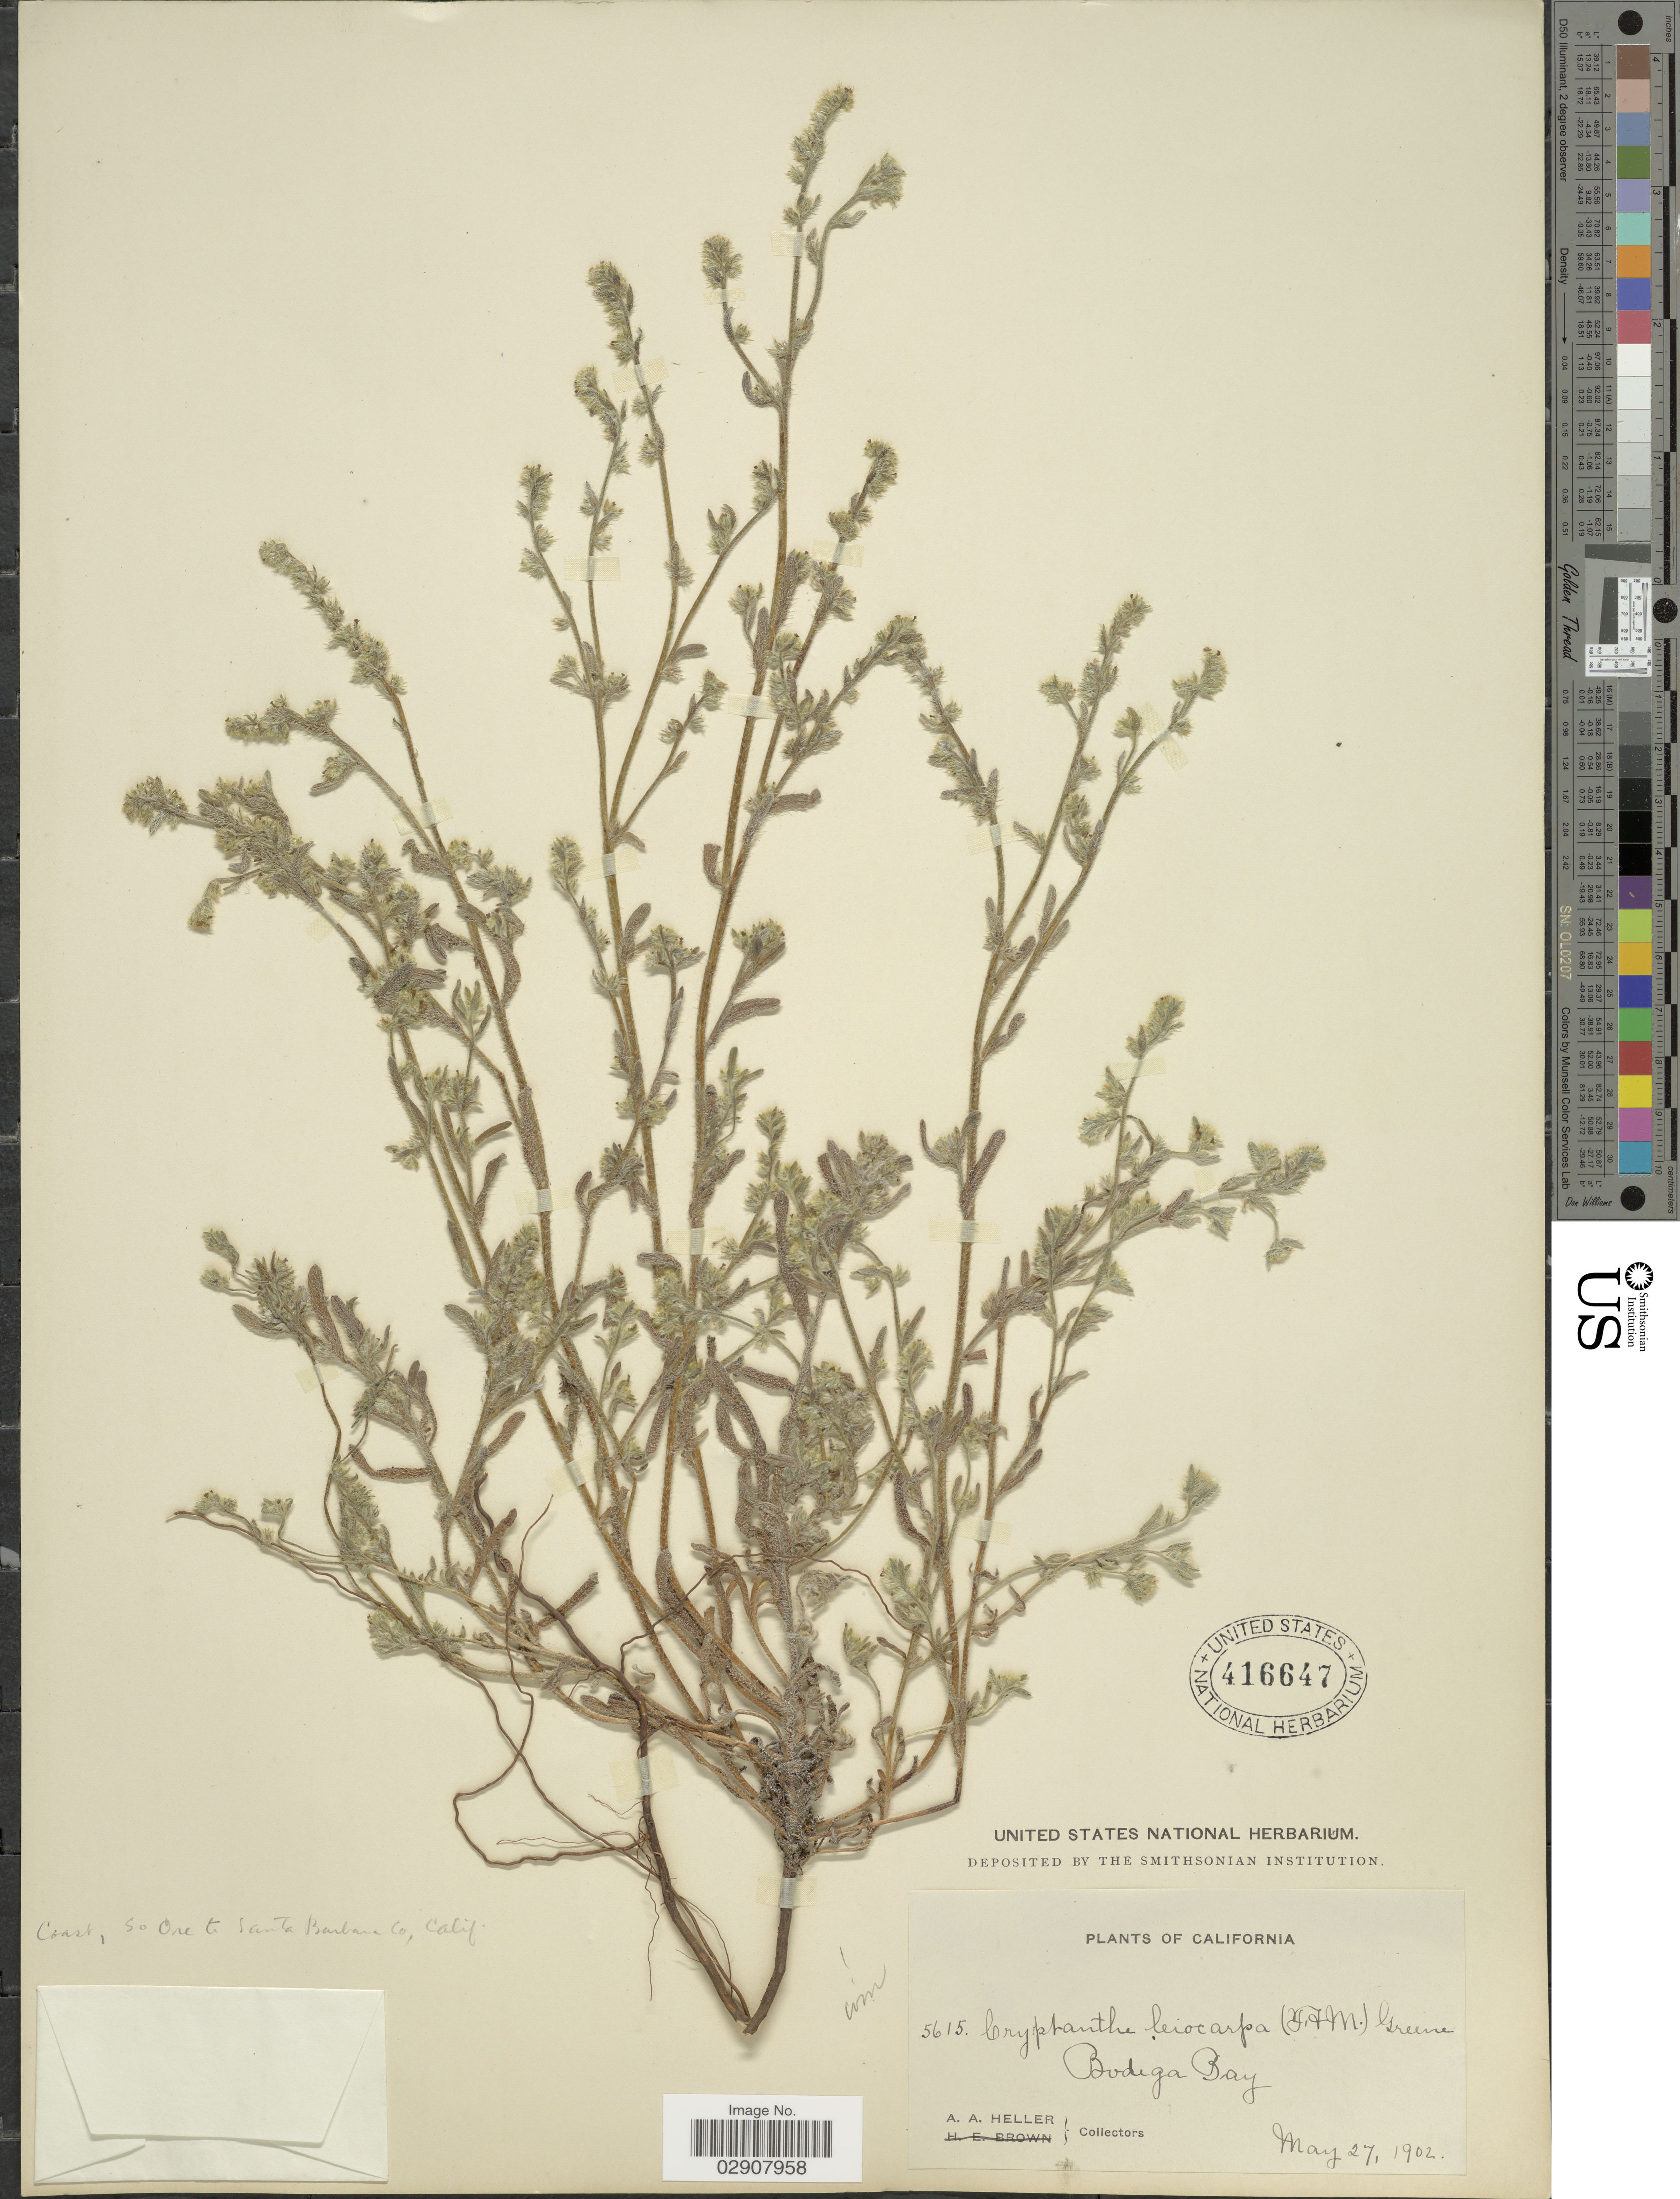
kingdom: Plantae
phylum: Tracheophyta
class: Magnoliopsida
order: Boraginales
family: Boraginaceae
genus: Cryptantha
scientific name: Cryptantha leiocarpa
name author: (Fisch. & C.A. Mey.) Greene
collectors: A. A. Heller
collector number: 5615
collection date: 1902-05-27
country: United States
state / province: California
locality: Bodiga Bay.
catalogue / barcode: US 416647